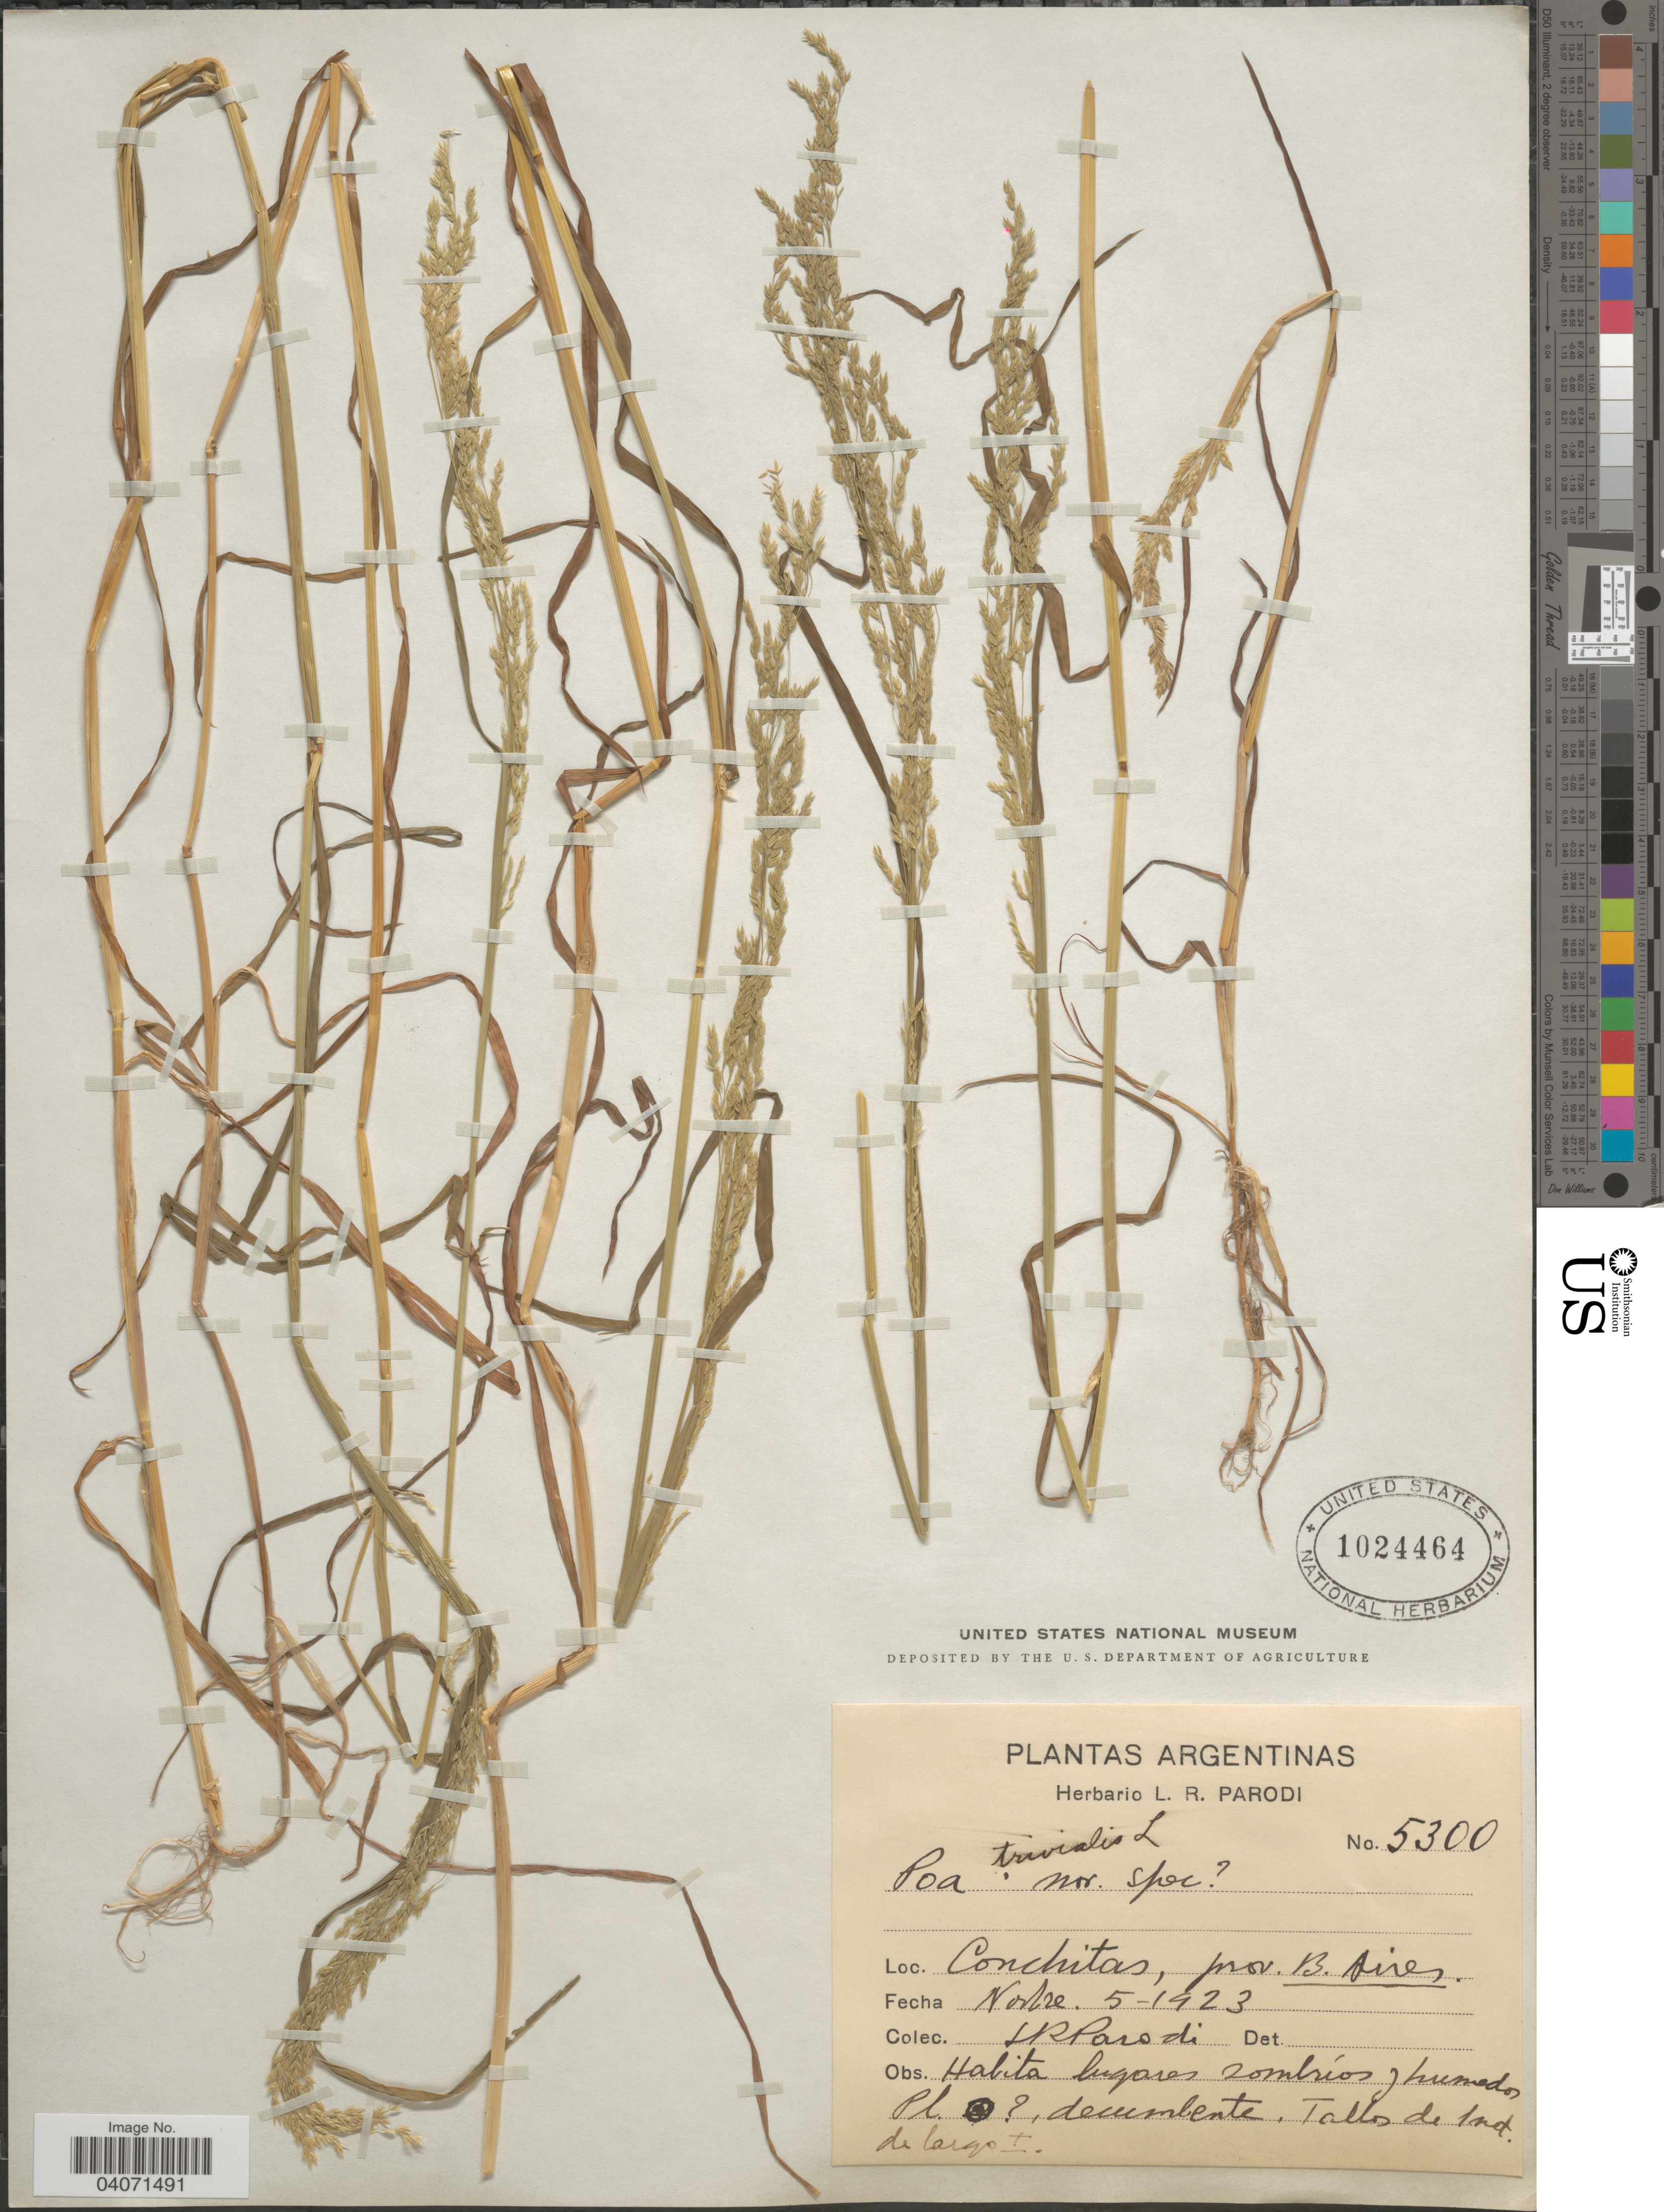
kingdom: Plantae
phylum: Tracheophyta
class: Liliopsida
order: Poales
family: Poaceae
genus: Poa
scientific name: Poa trivialis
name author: L.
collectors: L. R. Parodi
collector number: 5300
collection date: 1923-11-05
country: Argentina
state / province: Buenos Aires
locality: Conchitas, prov. B. Aires.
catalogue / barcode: US 1024464